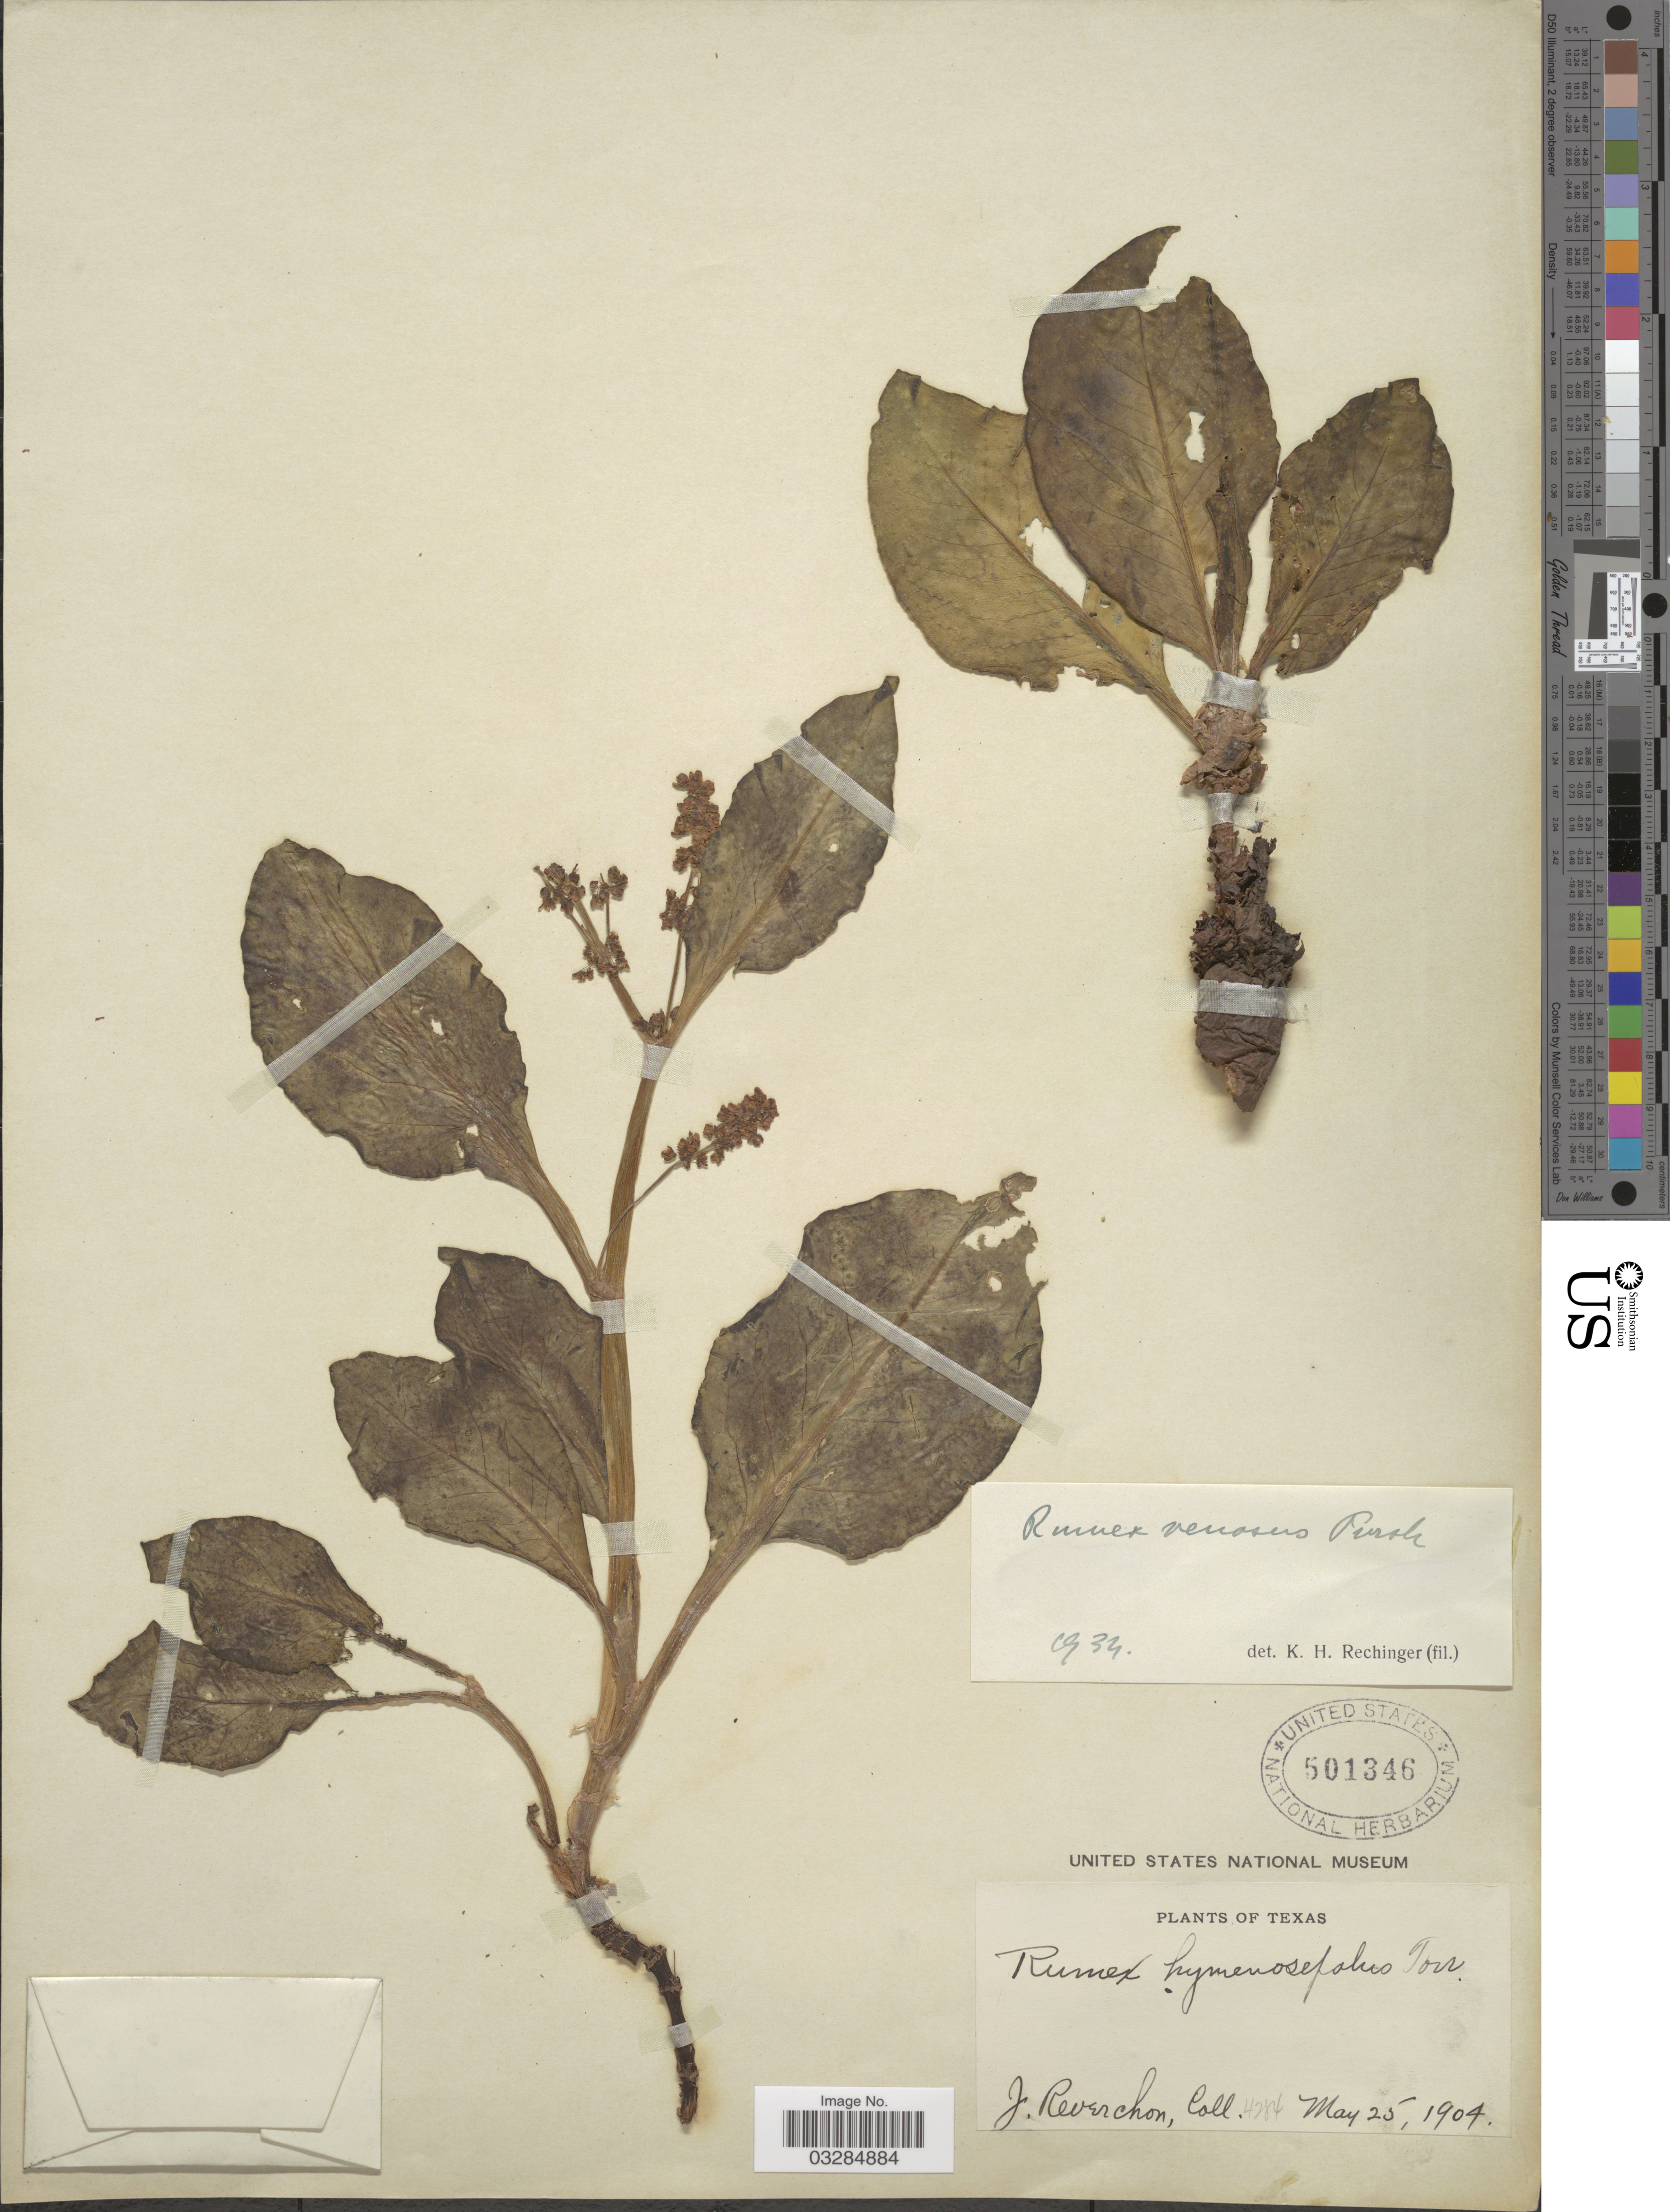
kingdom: Plantae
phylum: Tracheophyta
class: Magnoliopsida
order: Caryophyllales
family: Polygonaceae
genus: Rumex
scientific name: Rumex venosus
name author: Pursh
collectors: J. Reverchon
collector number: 4284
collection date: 1904-05-25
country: United States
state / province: Texas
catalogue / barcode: US 501346